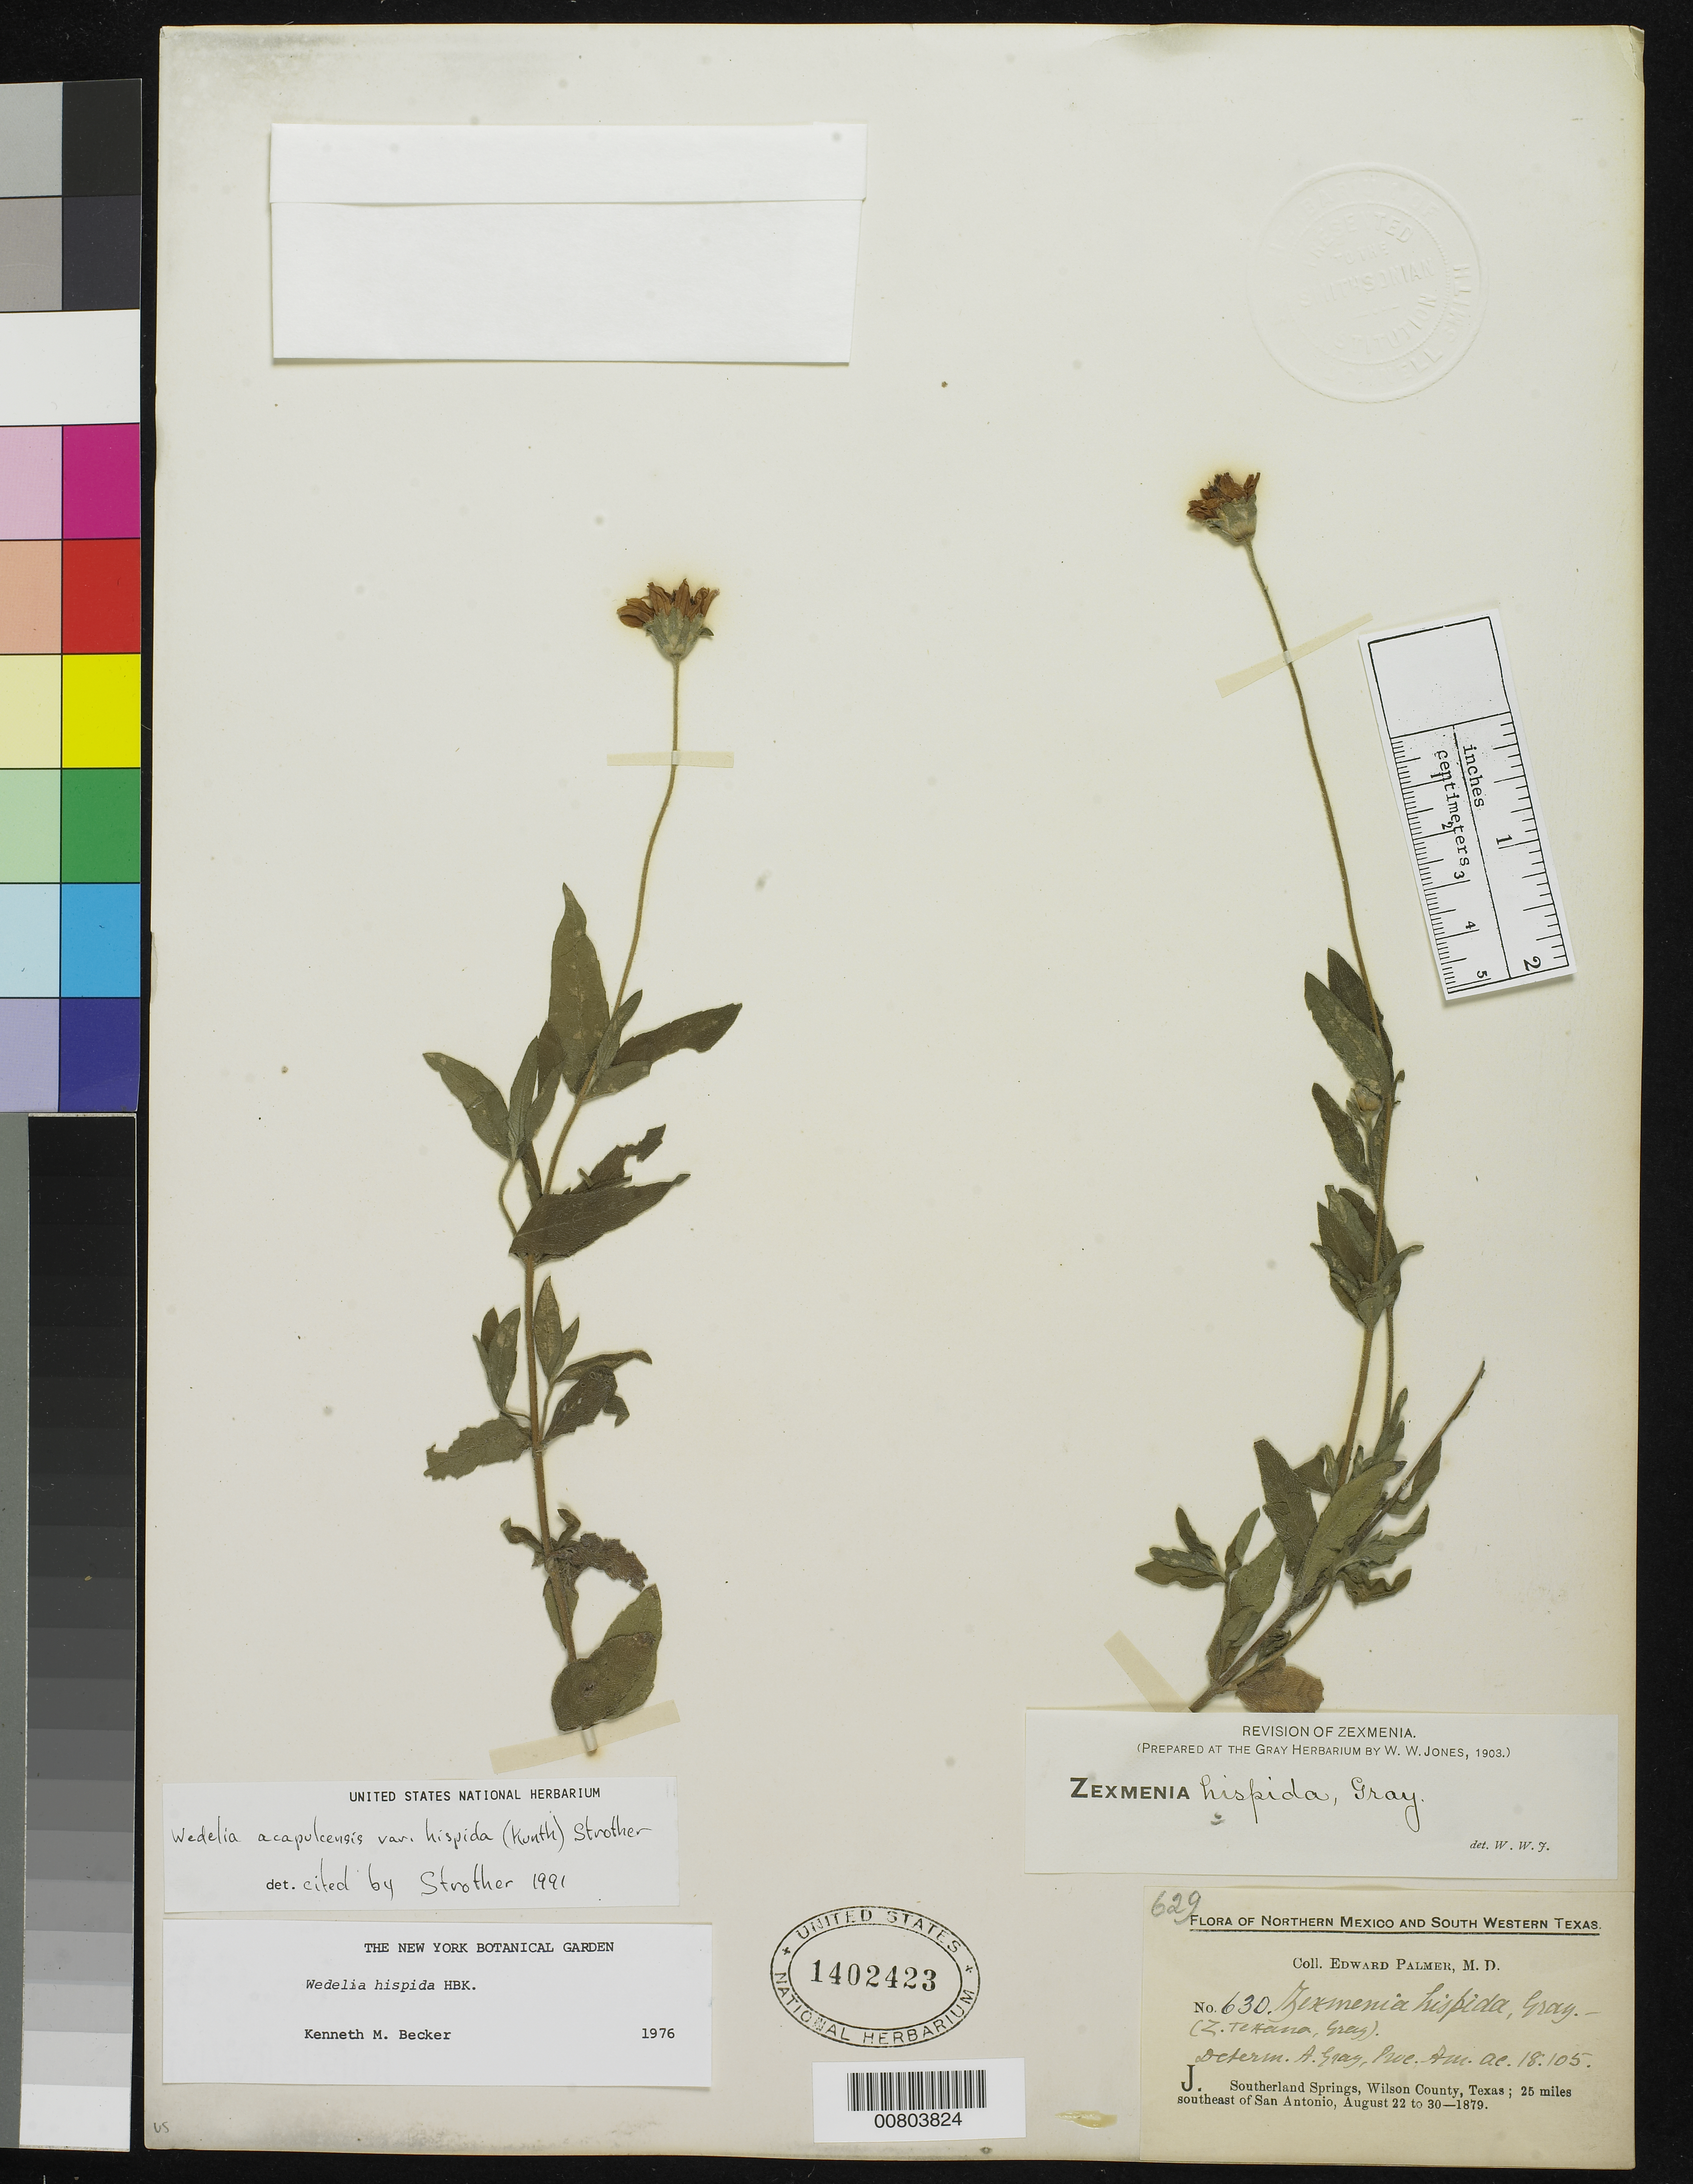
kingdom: Plantae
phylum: Tracheophyta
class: Magnoliopsida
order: Asterales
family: Asteraceae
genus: Wedelia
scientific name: Wedelia acapulcensis var. hispida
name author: (Kunth) Strother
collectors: E. Palmer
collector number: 630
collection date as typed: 22 Aug 1879 to 30 Aug 1879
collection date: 1879-08-22/1879-08-30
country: United States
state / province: Texas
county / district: Wilson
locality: J. Southerland Springs, Wilson County, Texas; 25 miles southeast of San Antonio.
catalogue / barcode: US 1402423